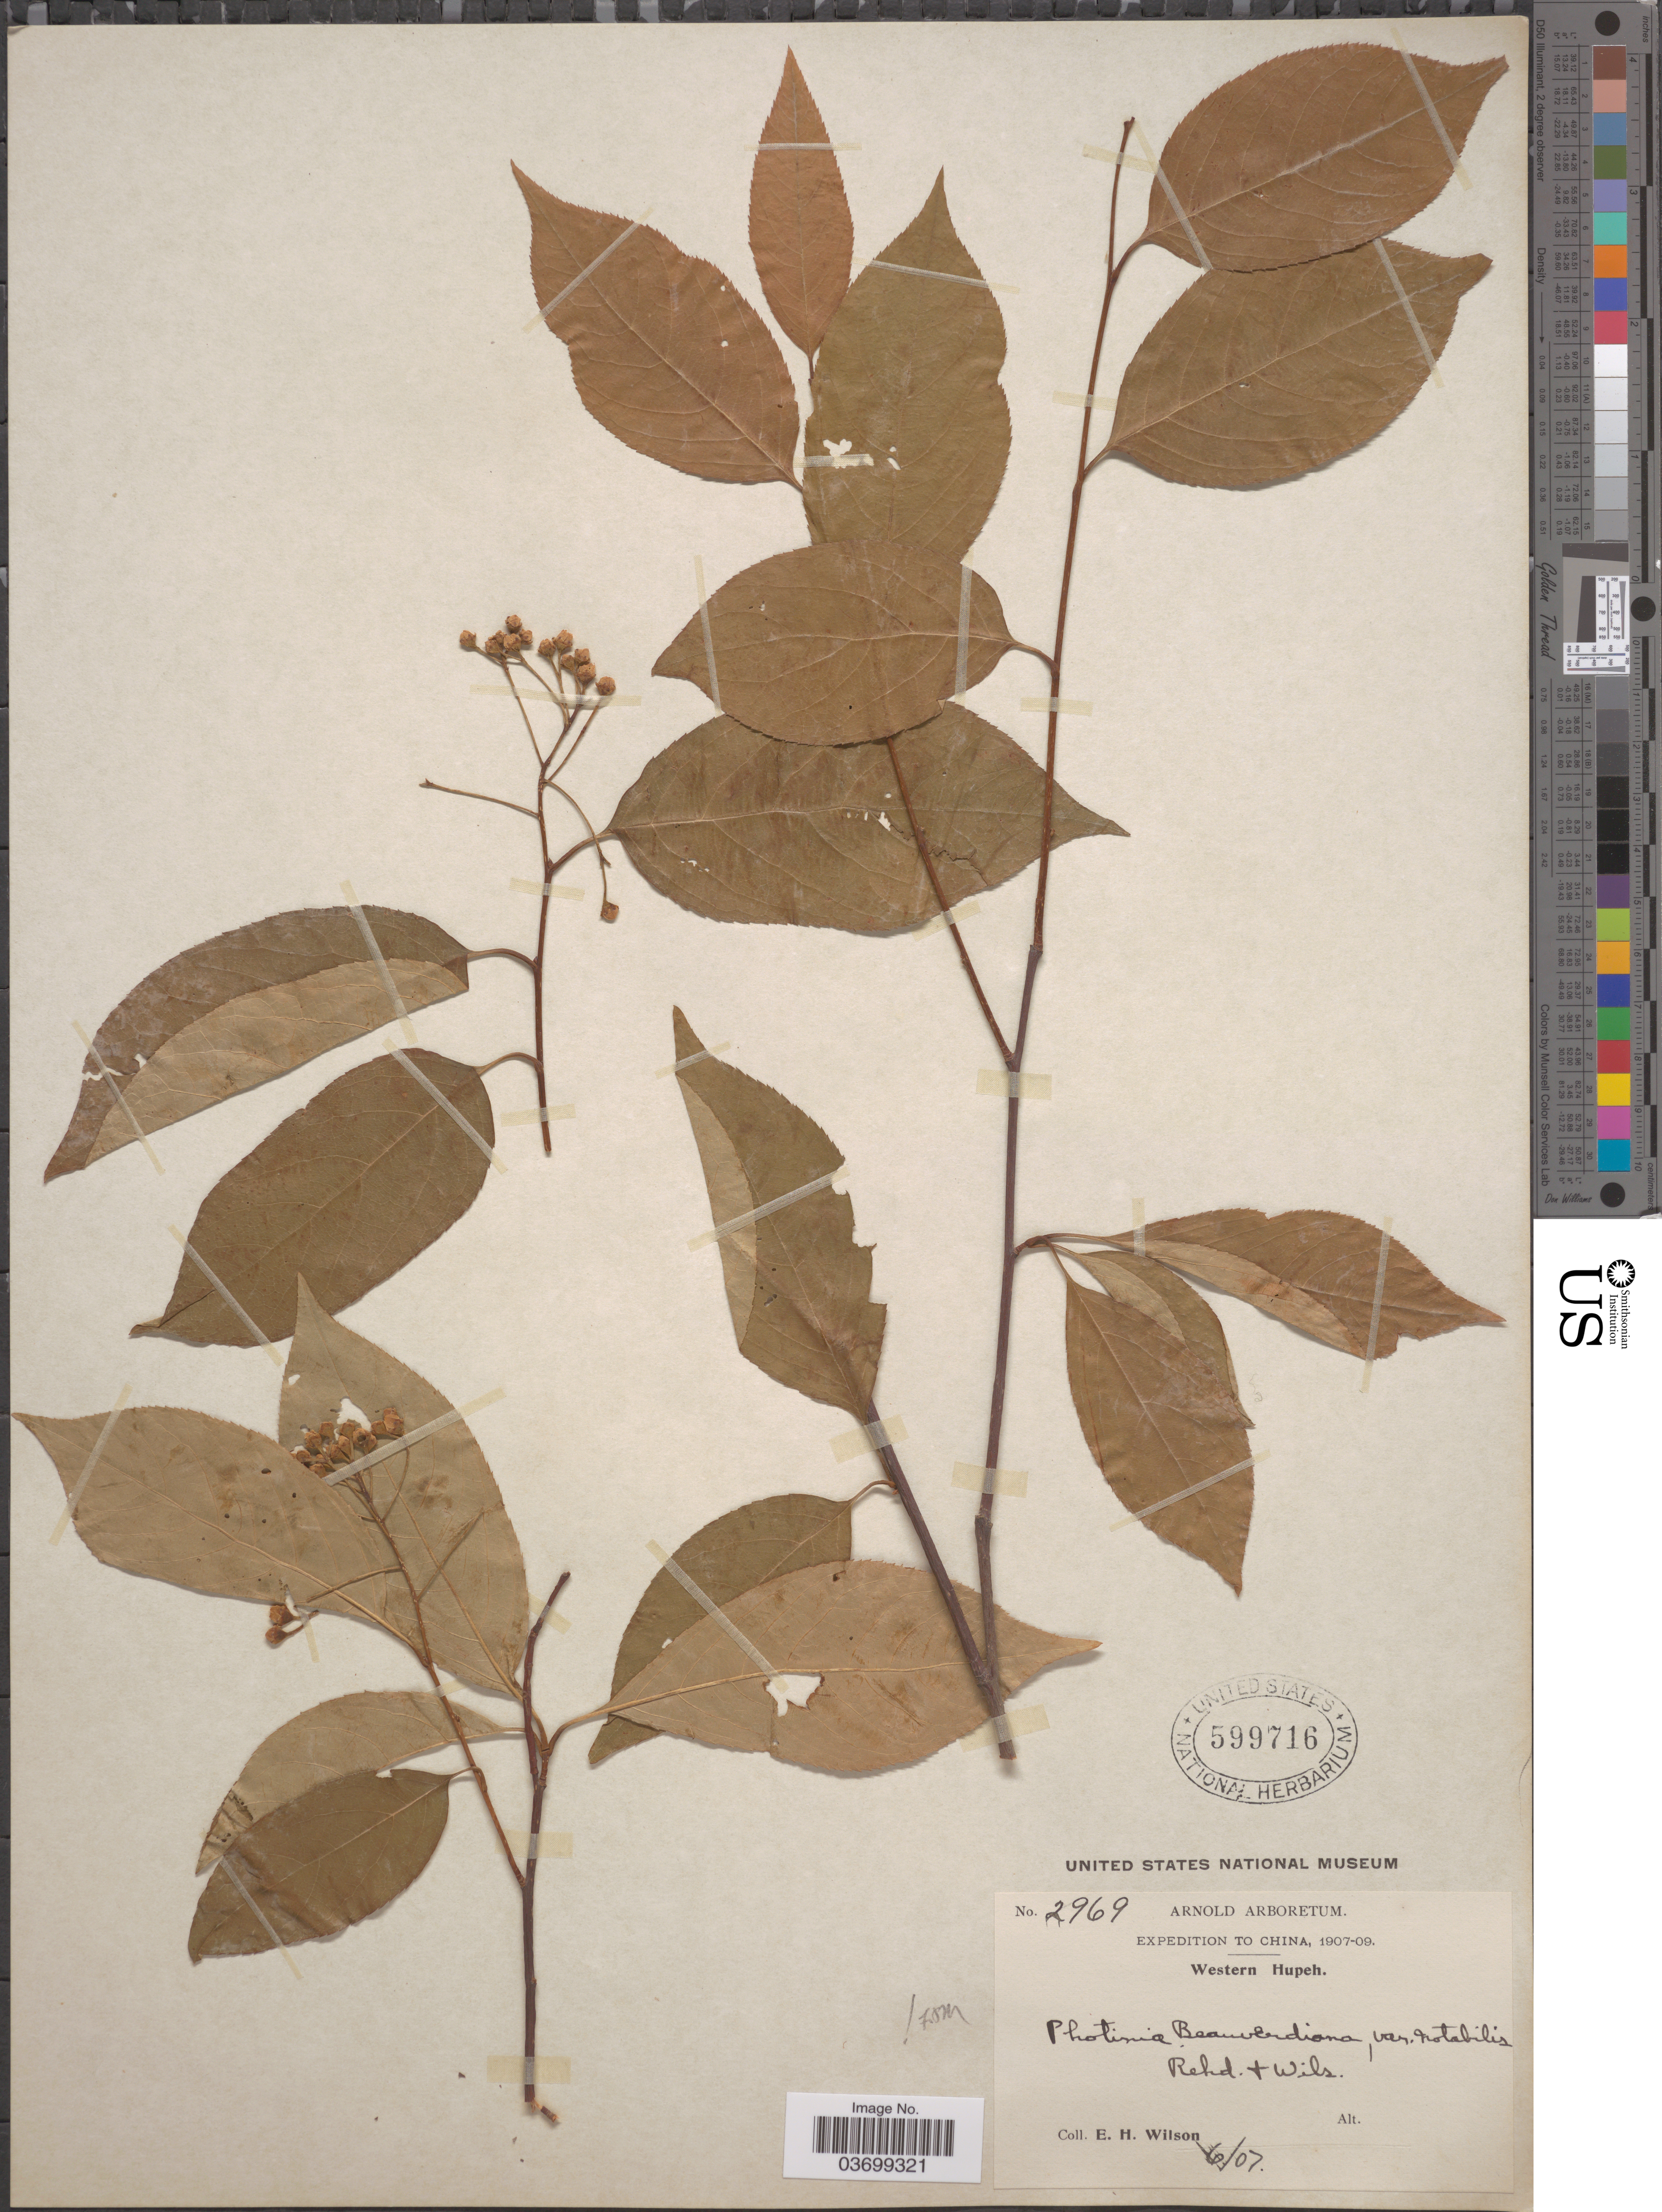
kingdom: Plantae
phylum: Tracheophyta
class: Magnoliopsida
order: Rosales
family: Rosaceae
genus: Photinia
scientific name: Photinia beauverdiana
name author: C.K. Schneid.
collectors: E. Wilson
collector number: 2969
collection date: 1907-06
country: China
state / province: Hubei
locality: Western Hupeh.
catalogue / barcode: US 599716